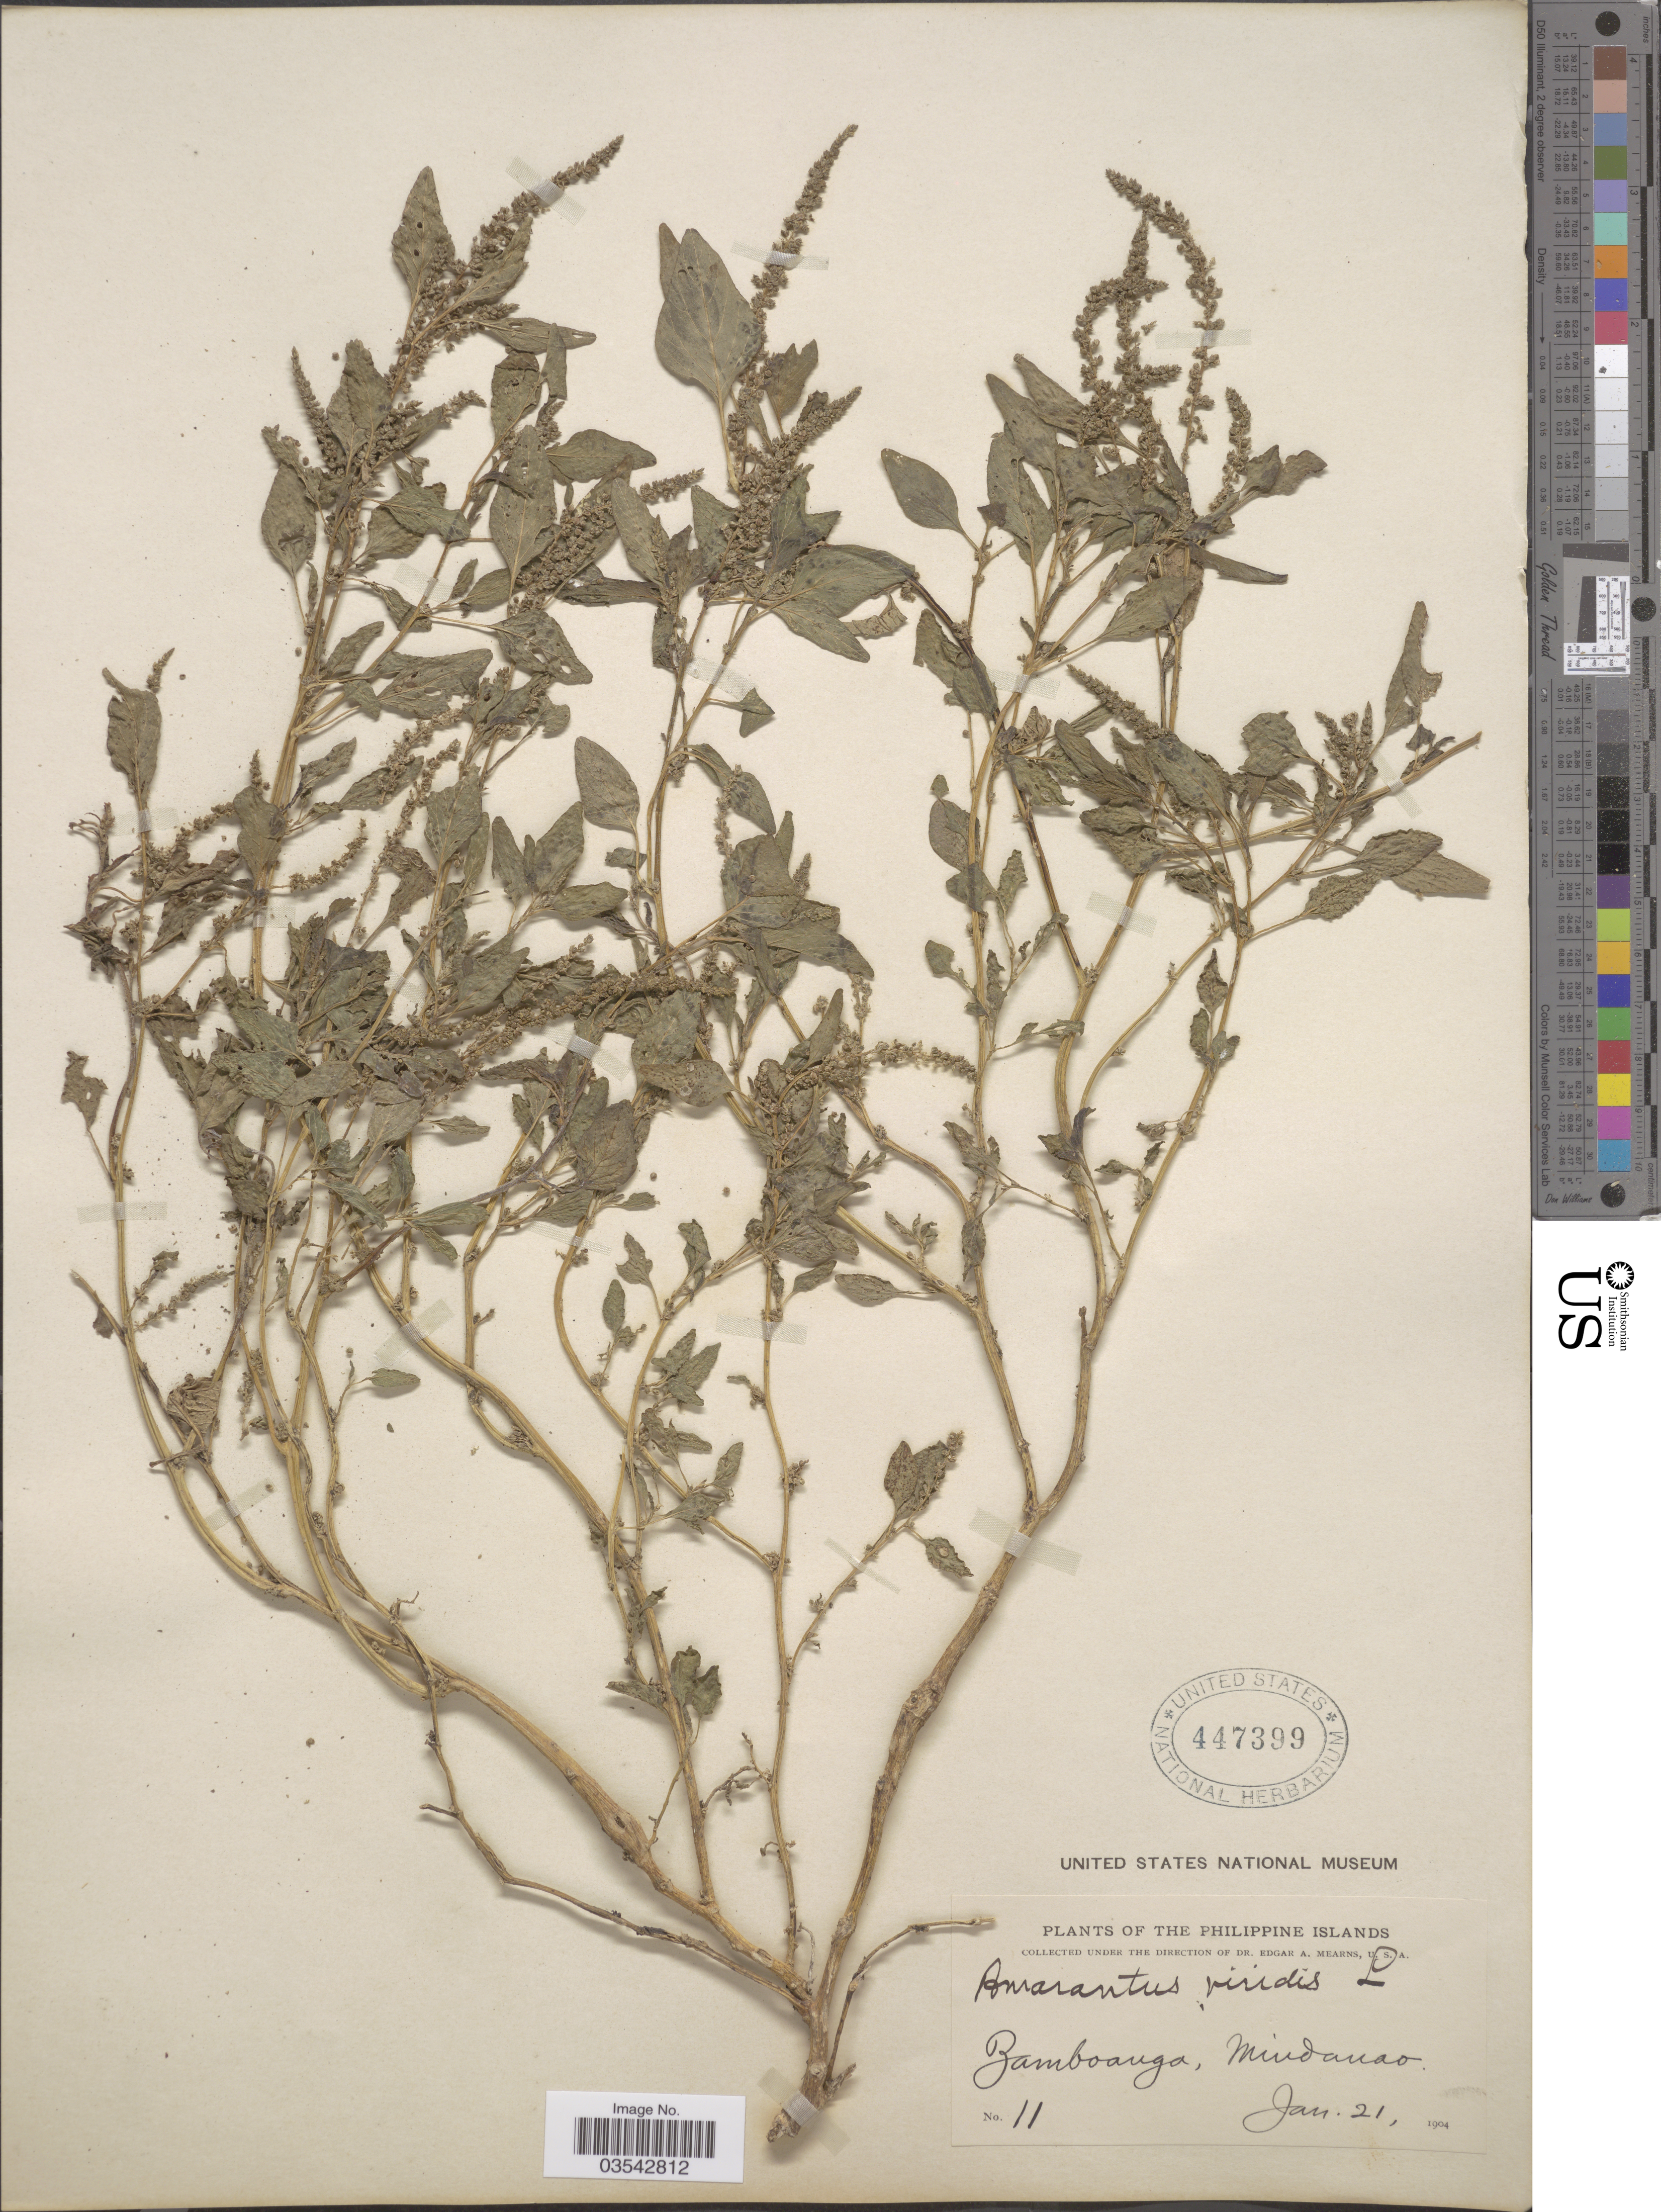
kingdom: Plantae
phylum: Tracheophyta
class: Magnoliopsida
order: Caryophyllales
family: Amaranthaceae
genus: Amaranthus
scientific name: Amaranthus viridis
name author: L.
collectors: E. A. Mearns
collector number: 11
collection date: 1904-01-21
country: Philippines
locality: Zamboanga, Mindanao.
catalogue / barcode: US 447399